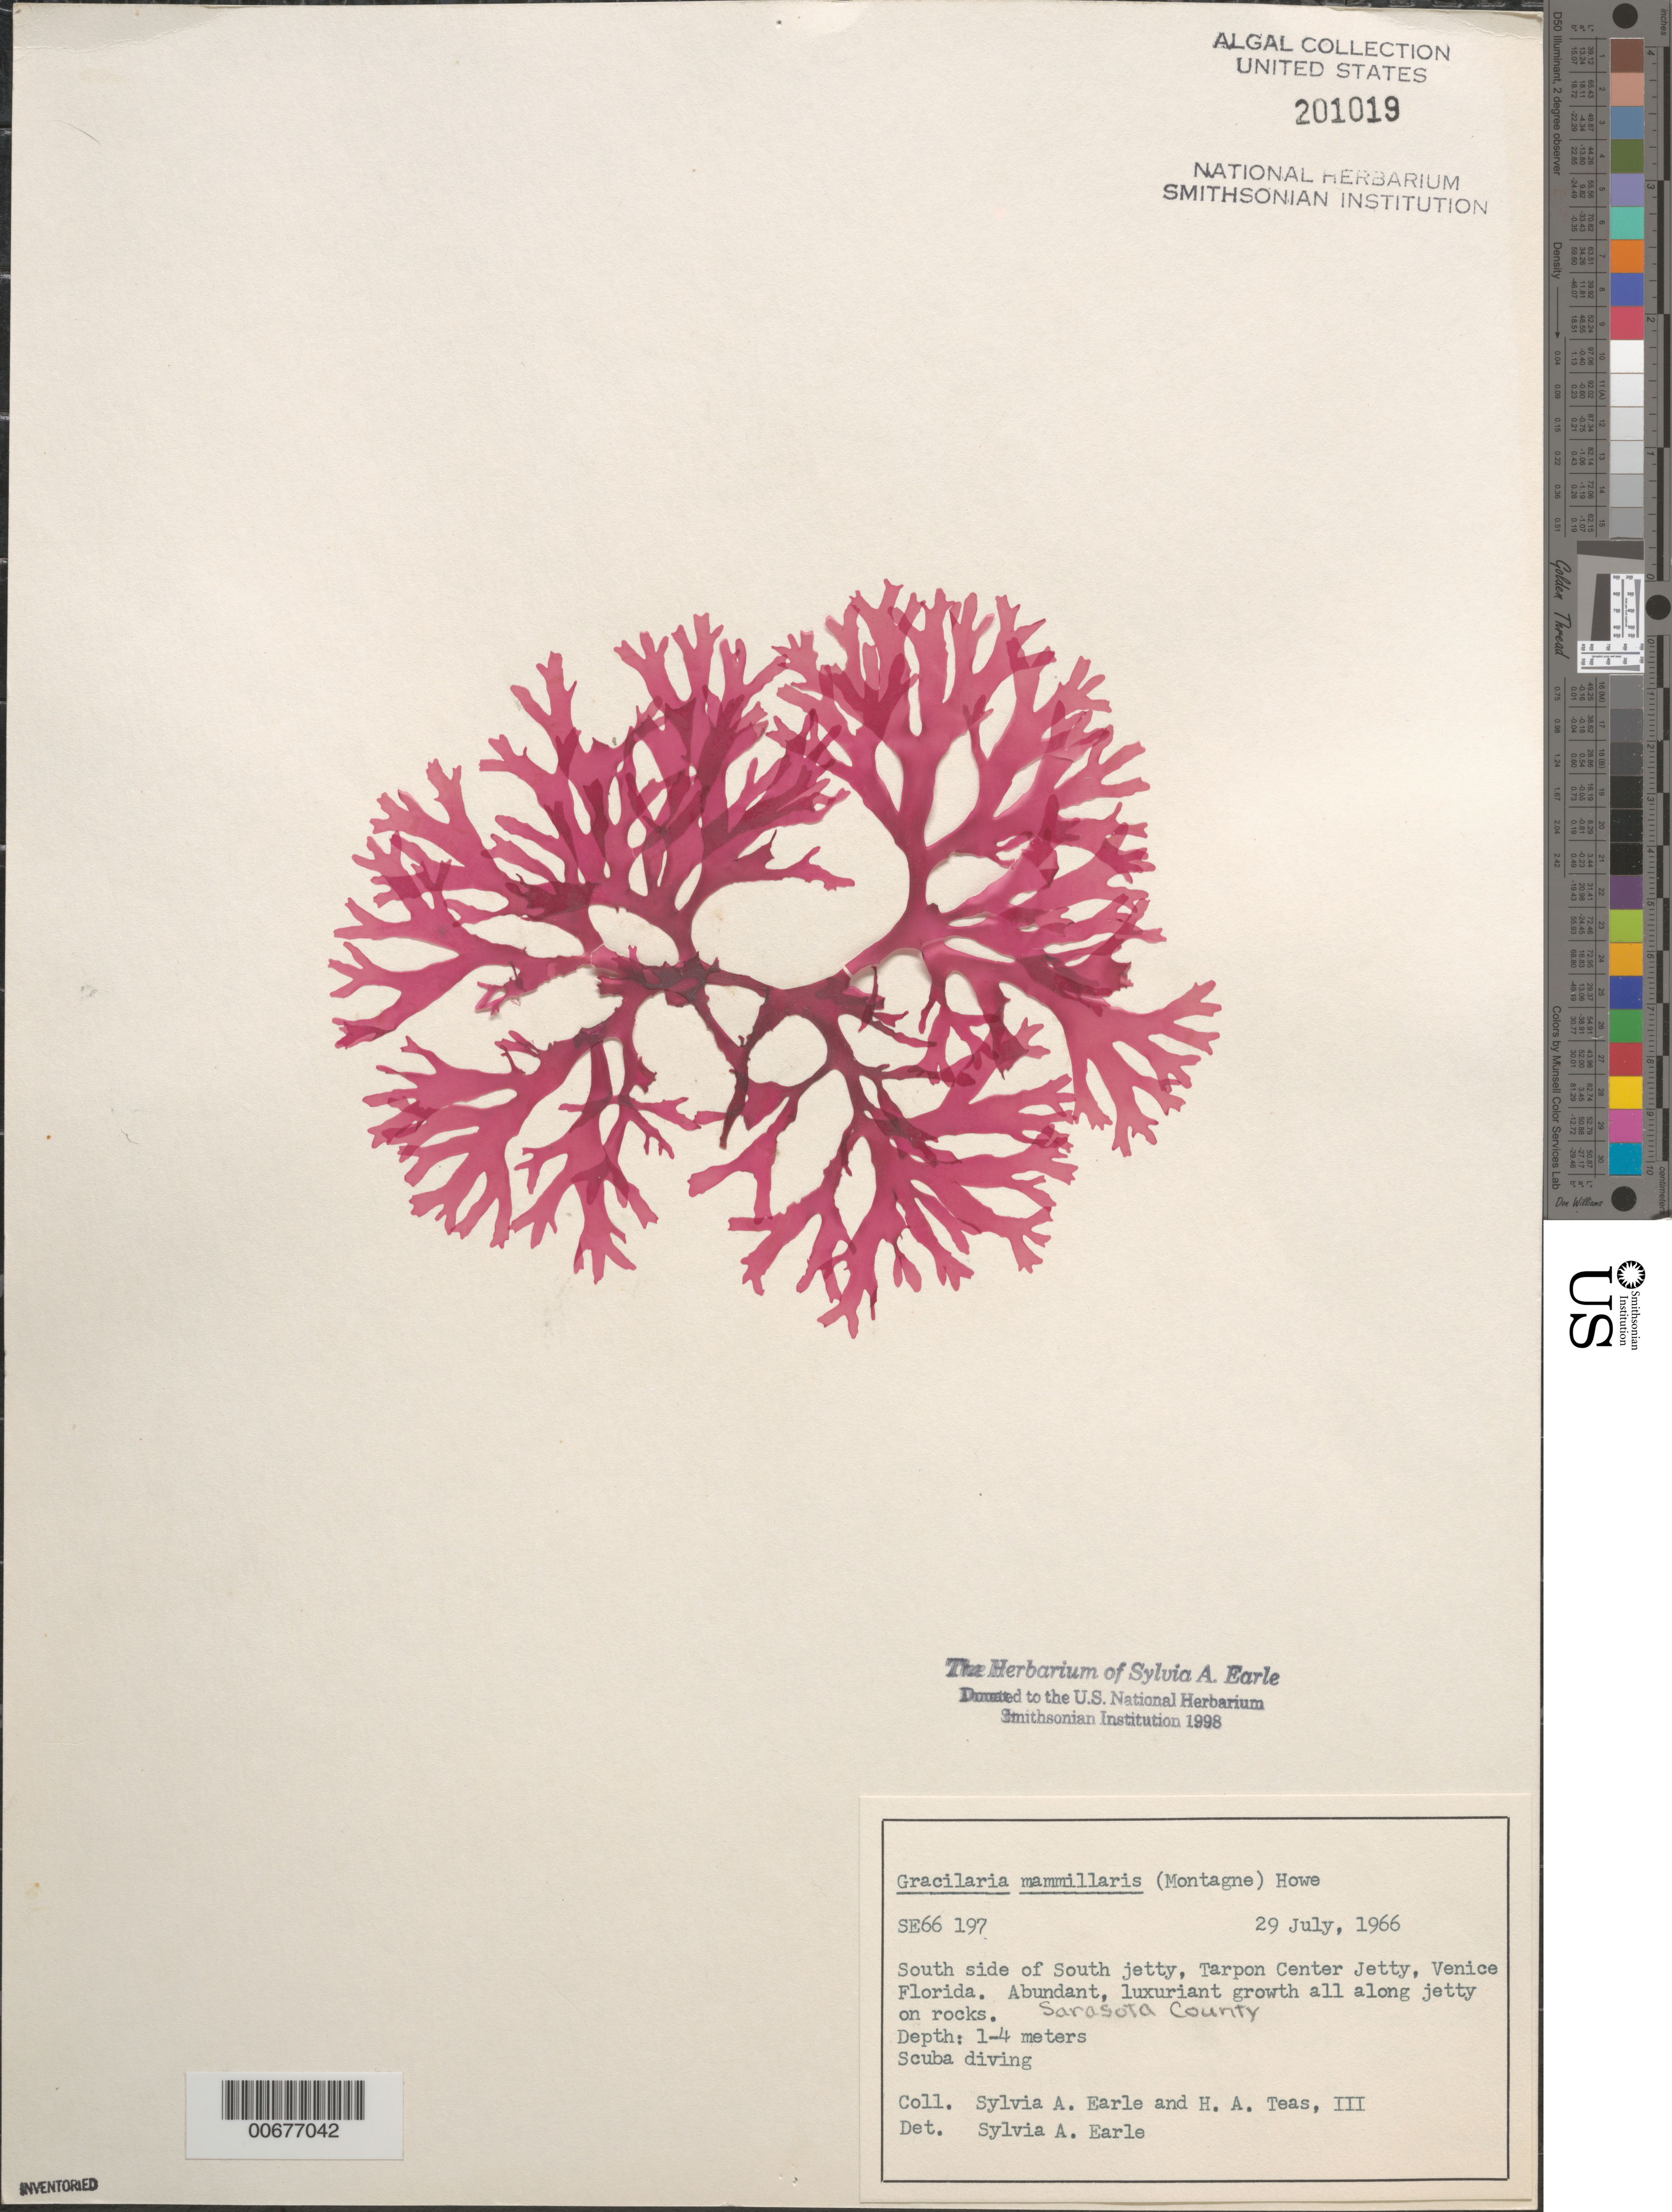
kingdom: Plantae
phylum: Rhodophyta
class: Florideophyceae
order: Gracilariales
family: Gracilariaceae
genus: Gracilaria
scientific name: Gracilaria mammillaris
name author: (Mont.) M. Howe in Britton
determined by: Earle, S. A.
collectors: S. A. Earle & H. Teas III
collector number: SE 66197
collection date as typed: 29 Jul 1966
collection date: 1966-07-29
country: United States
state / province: Florida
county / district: Sarasota County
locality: Tarpon Center jetty, Venice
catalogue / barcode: US 201019